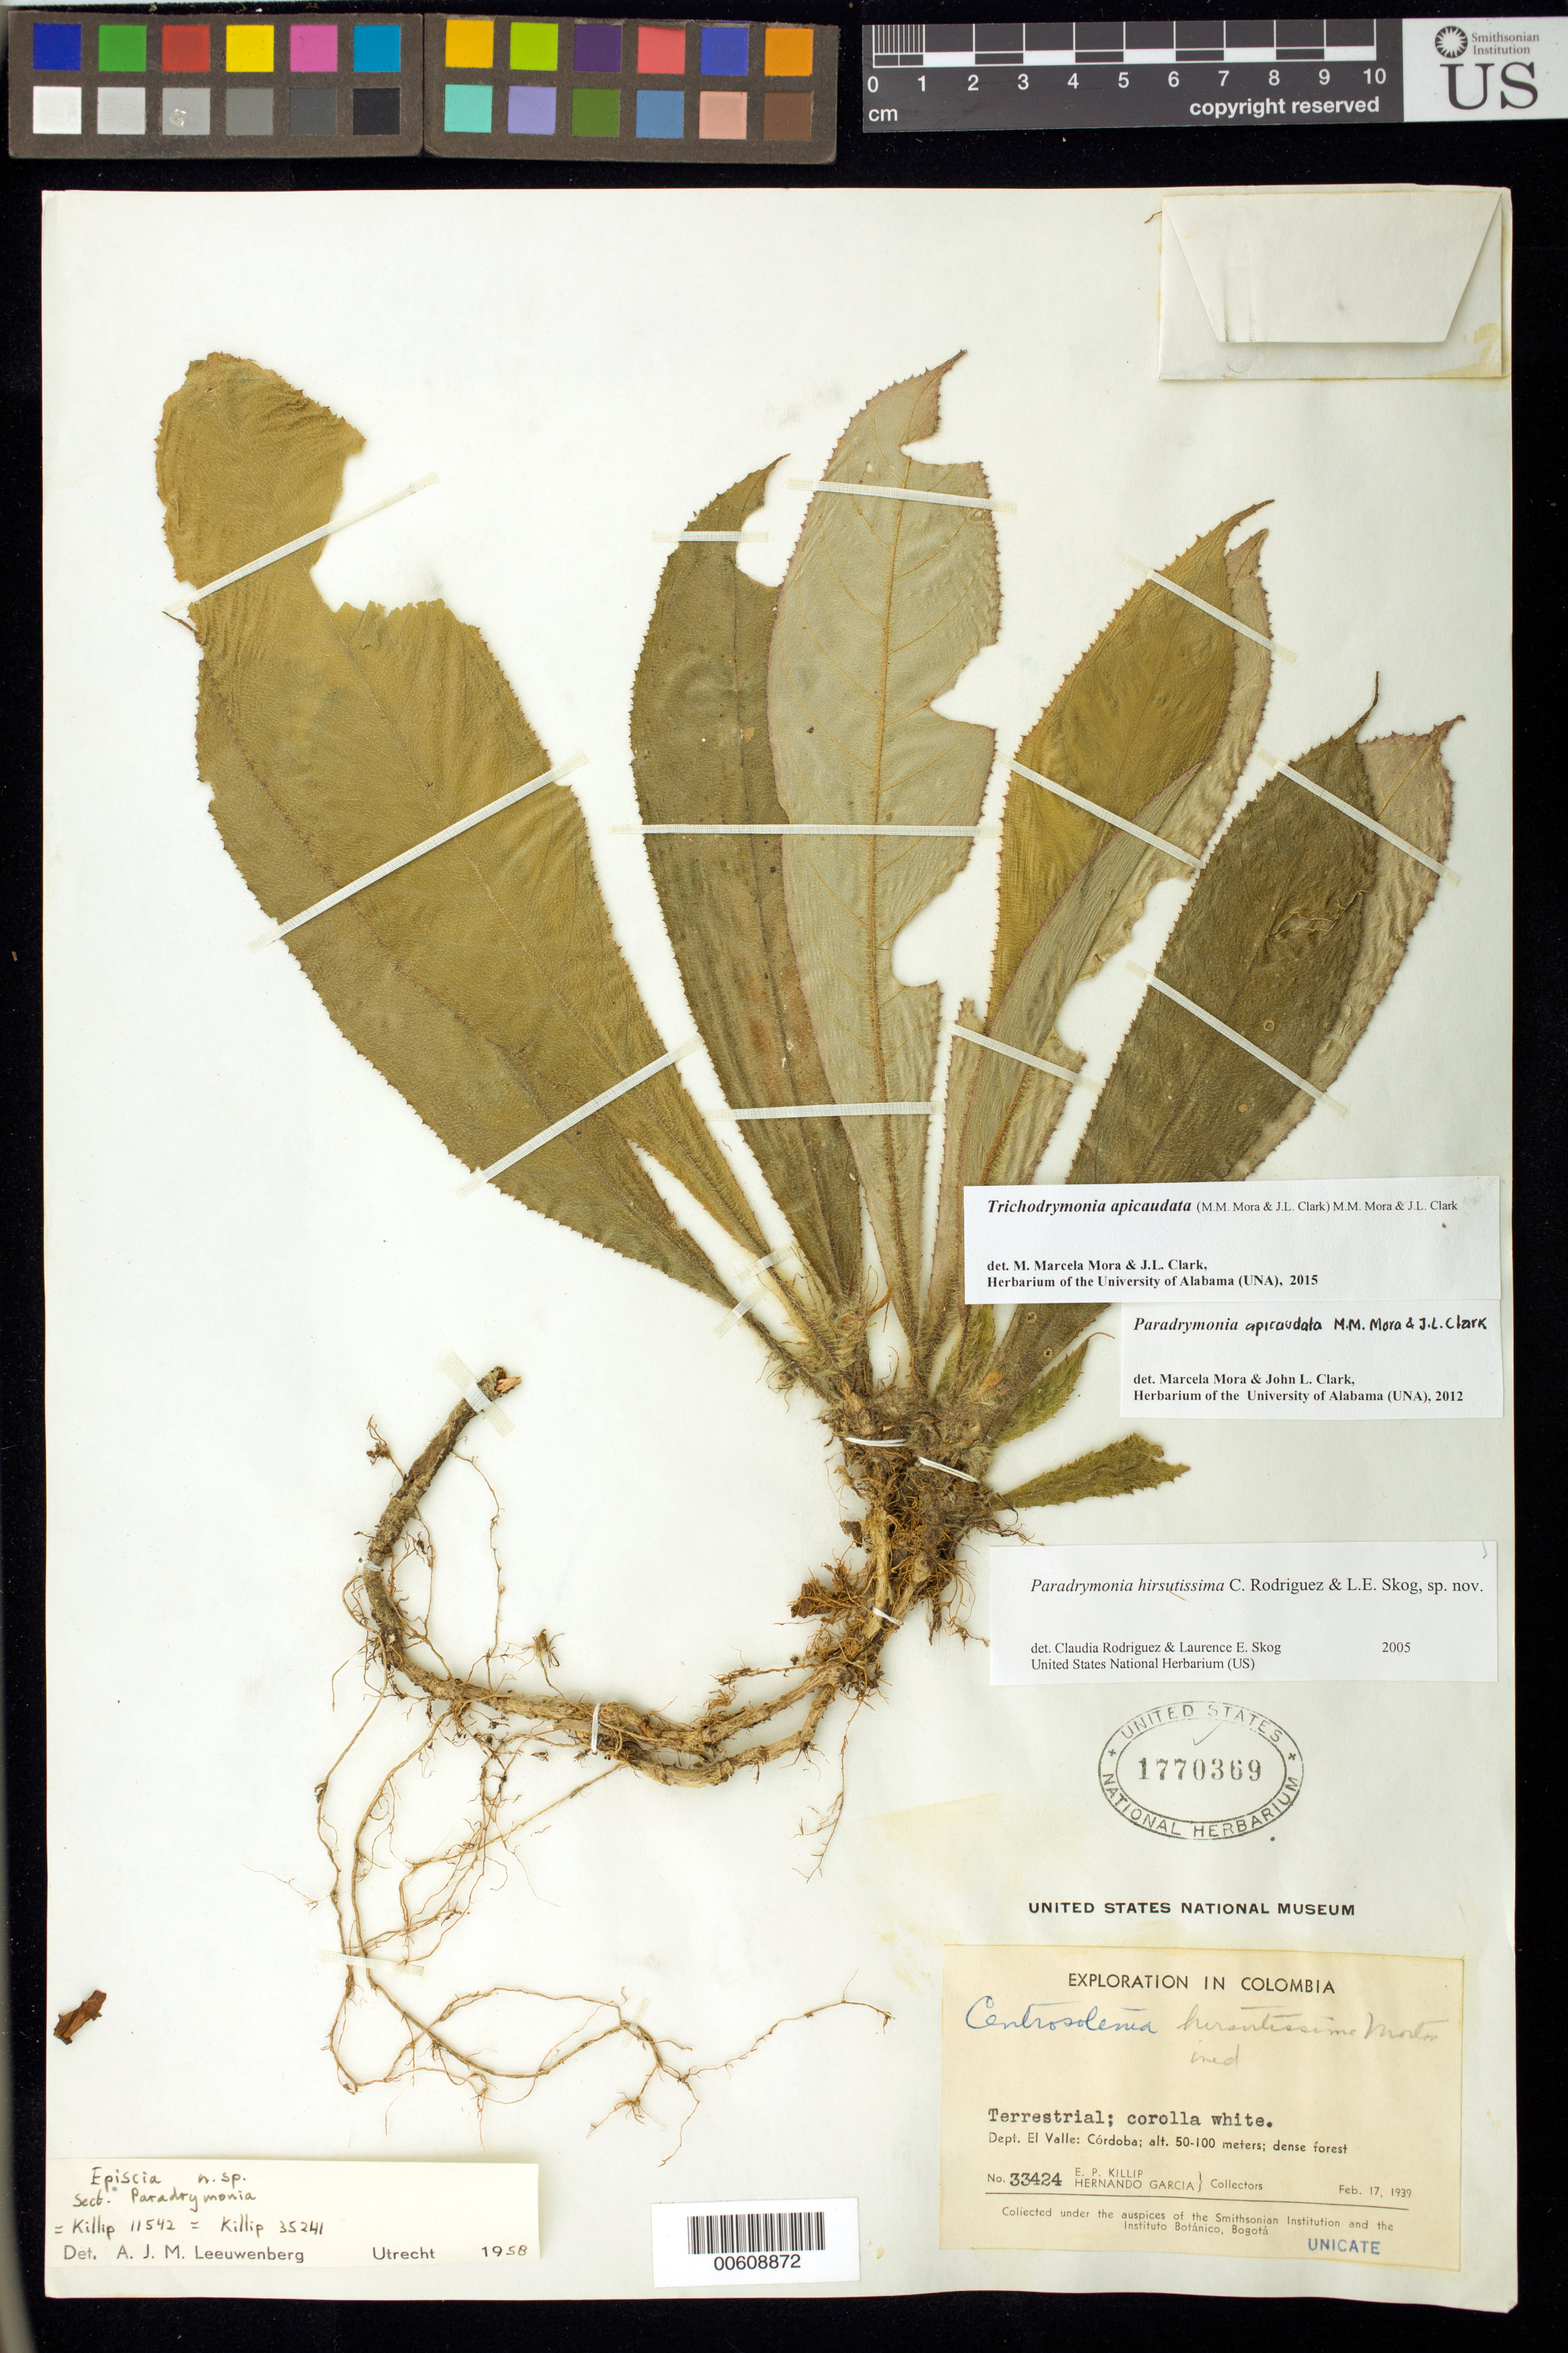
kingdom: Plantae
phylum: Tracheophyta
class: Magnoliopsida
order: Lamiales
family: Gesneriaceae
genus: Trichodrymonia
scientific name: Trichodrymonia apicaudata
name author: (M.M. Mora & J.L. Clark) M.M. Mora & J.L. Clark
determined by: Mora, M. M.; Clark, J. L.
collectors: E. P. Killip & H. Garcia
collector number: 33424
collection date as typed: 17 Feb 1939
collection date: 1939-02-17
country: Colombia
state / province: Valle del Cauca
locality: Córdoba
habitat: Dense forest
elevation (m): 50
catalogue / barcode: US 1770369